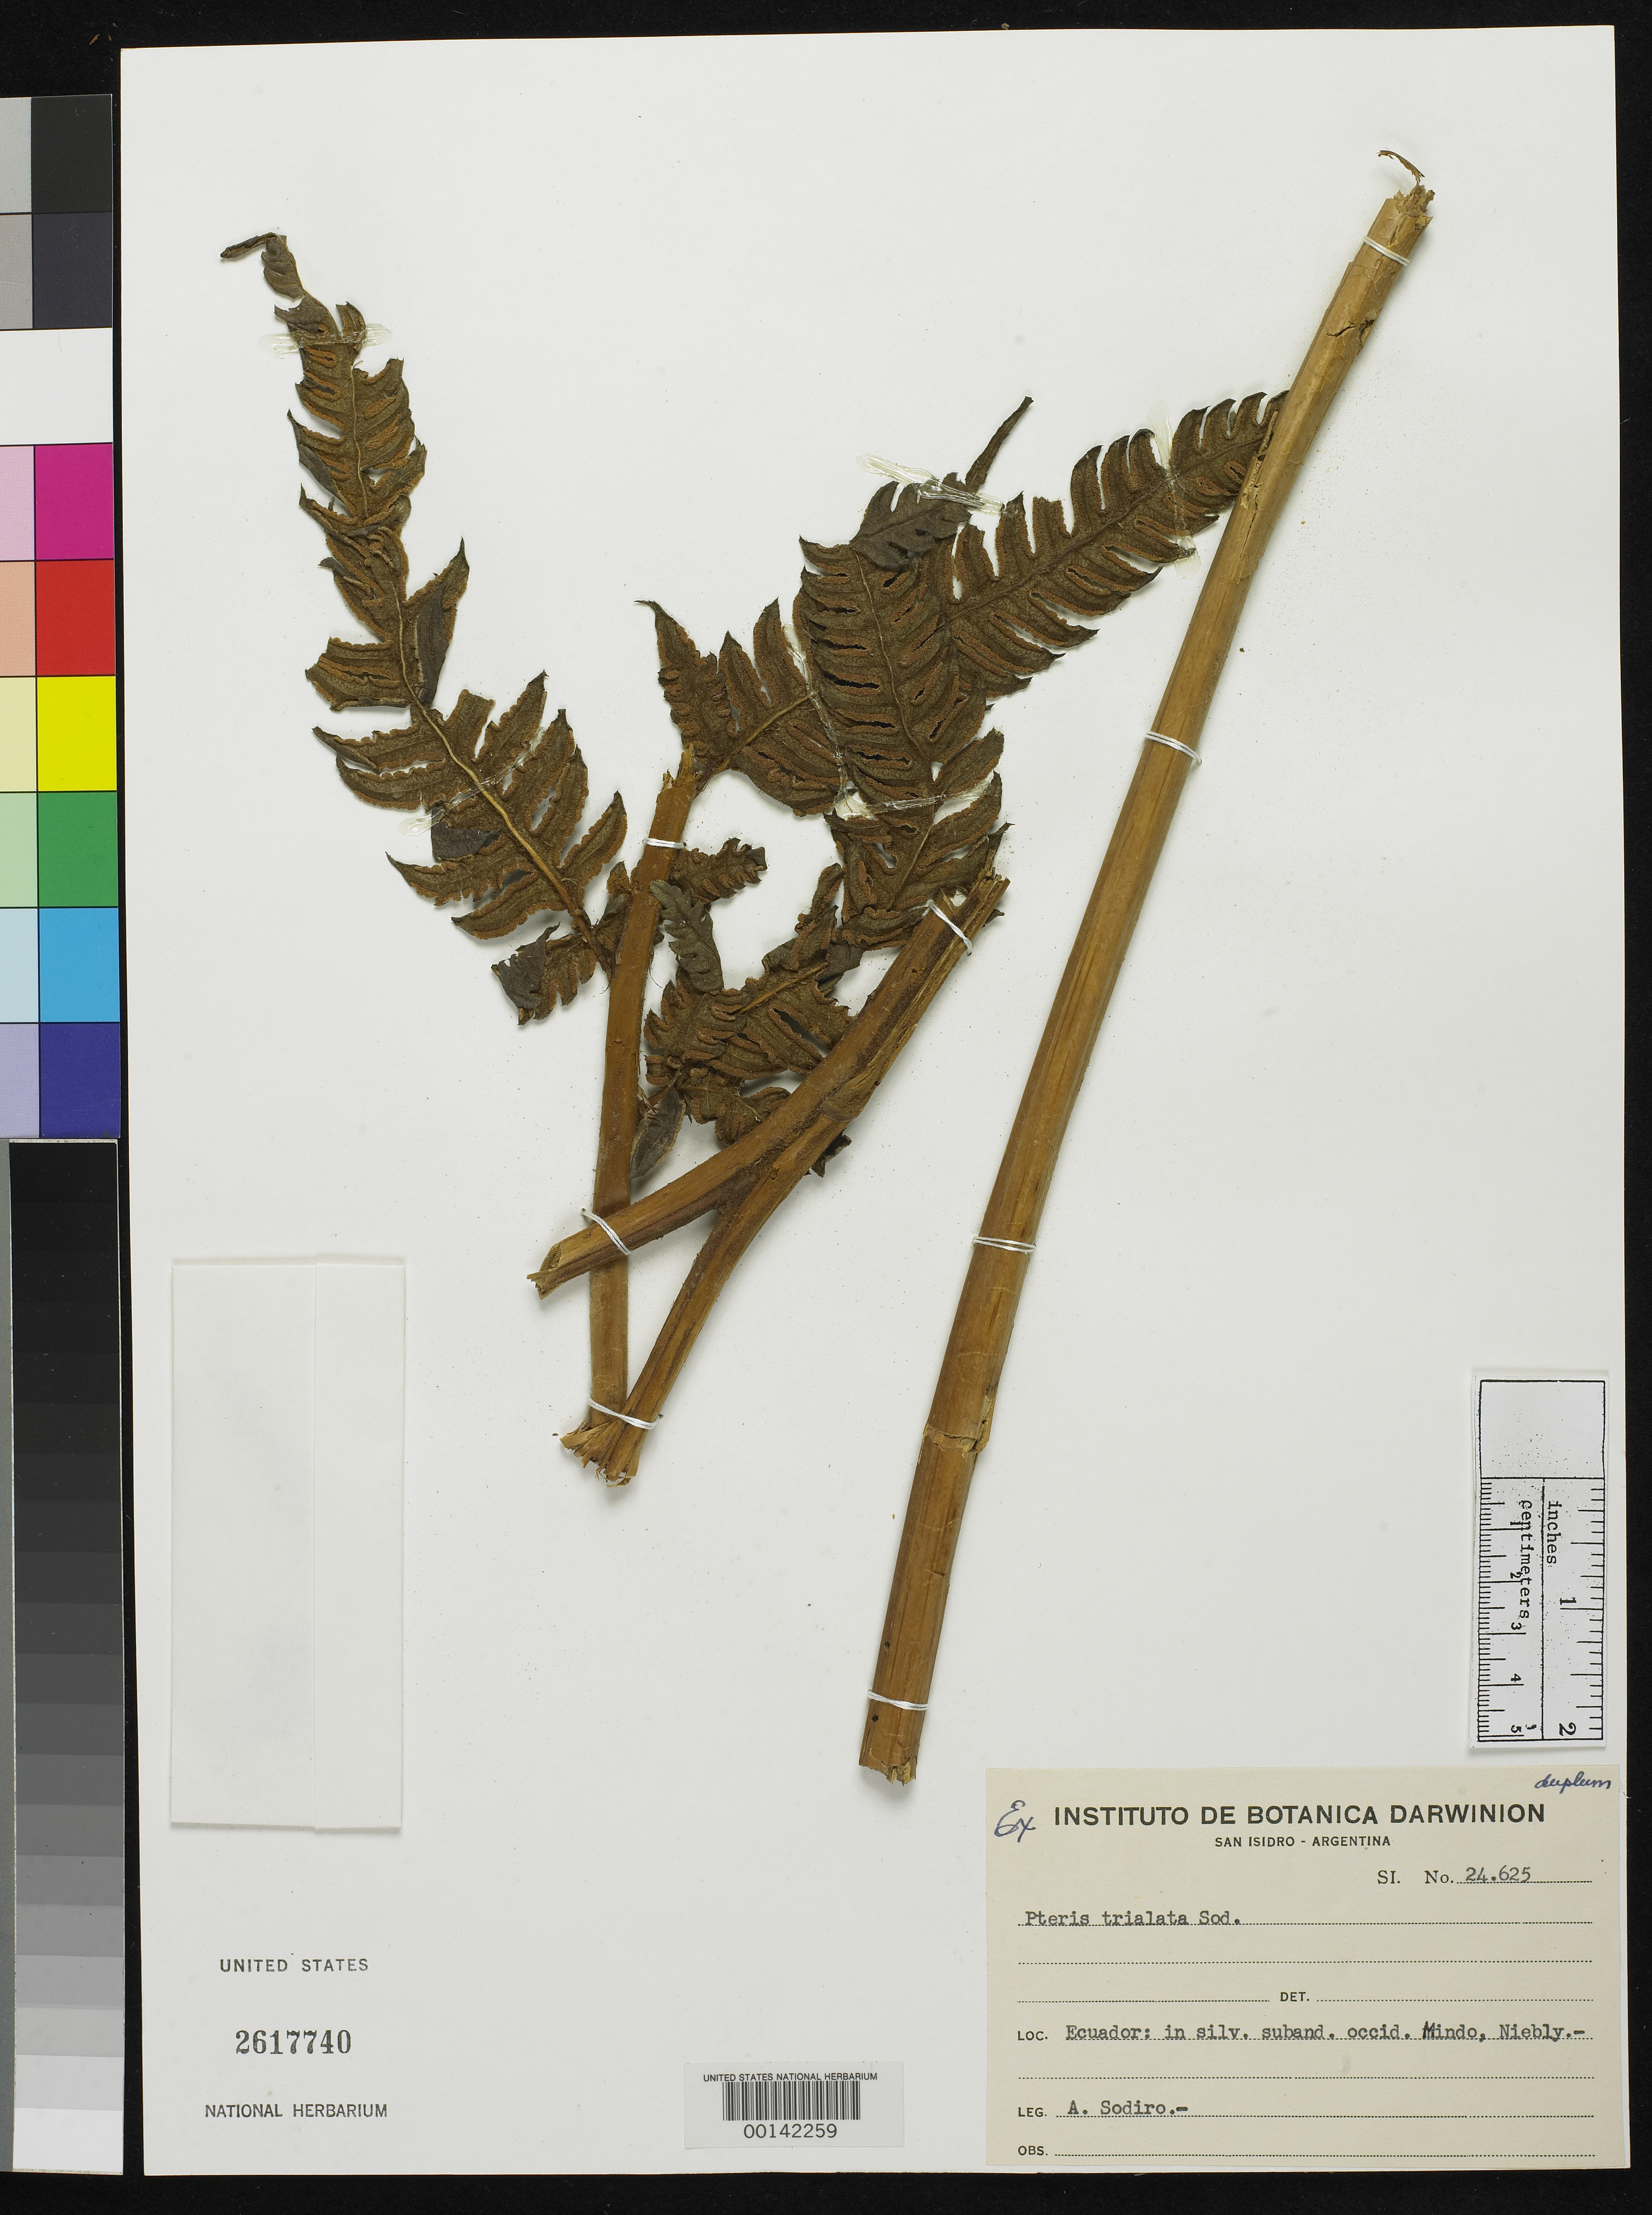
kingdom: Plantae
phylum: Tracheophyta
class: Polypodiopsida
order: Polypodiales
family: Pteridaceae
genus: Pteris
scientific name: Pteris trialata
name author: Sodiro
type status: Type Collection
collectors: L. Sodiro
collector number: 16/18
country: Ecuador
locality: In Mindo, Niebly (en El Valle de Mindo y de Nanegal, en Niebel).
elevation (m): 1000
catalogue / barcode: US 2617740